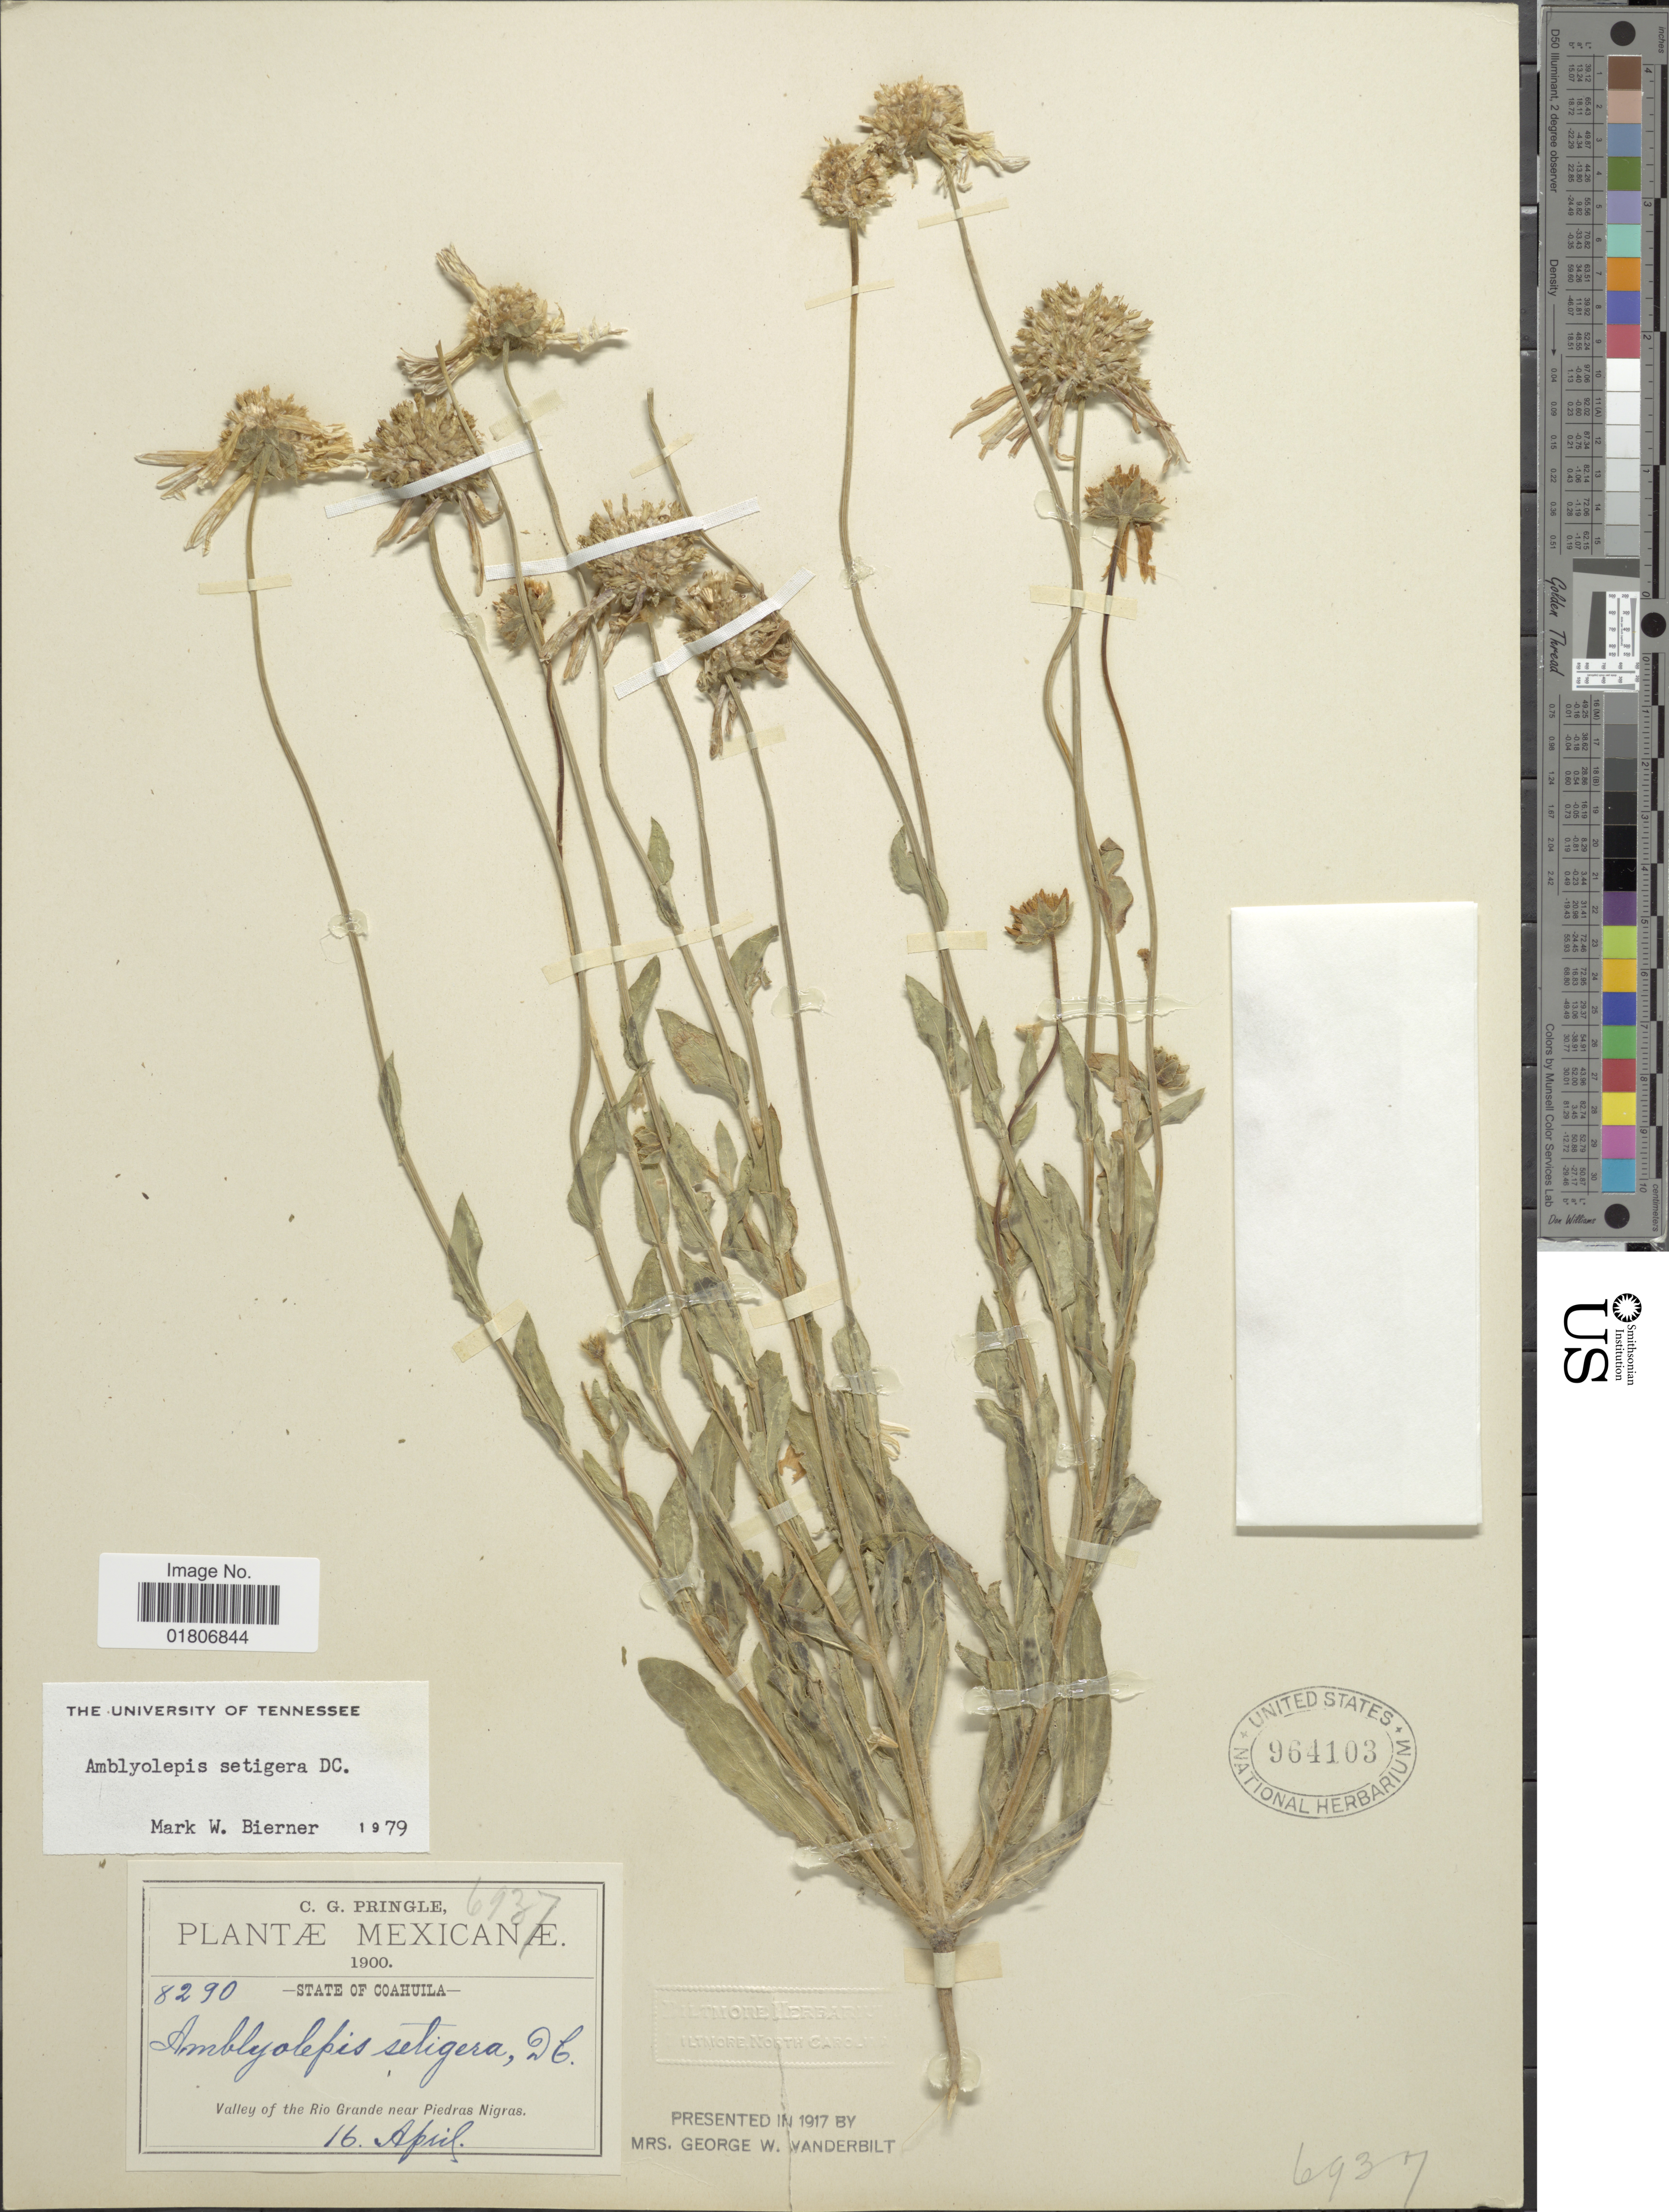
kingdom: Plantae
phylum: Tracheophyta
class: Magnoliopsida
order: Asterales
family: Asteraceae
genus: Amblyolepis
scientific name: Amblyolepis setigera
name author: DC.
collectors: C. G. Pringle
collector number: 8290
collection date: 1900-04-16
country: Mexico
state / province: Coahuila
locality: Valley of the Rio Grande near Piedras Nigras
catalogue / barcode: US 964103